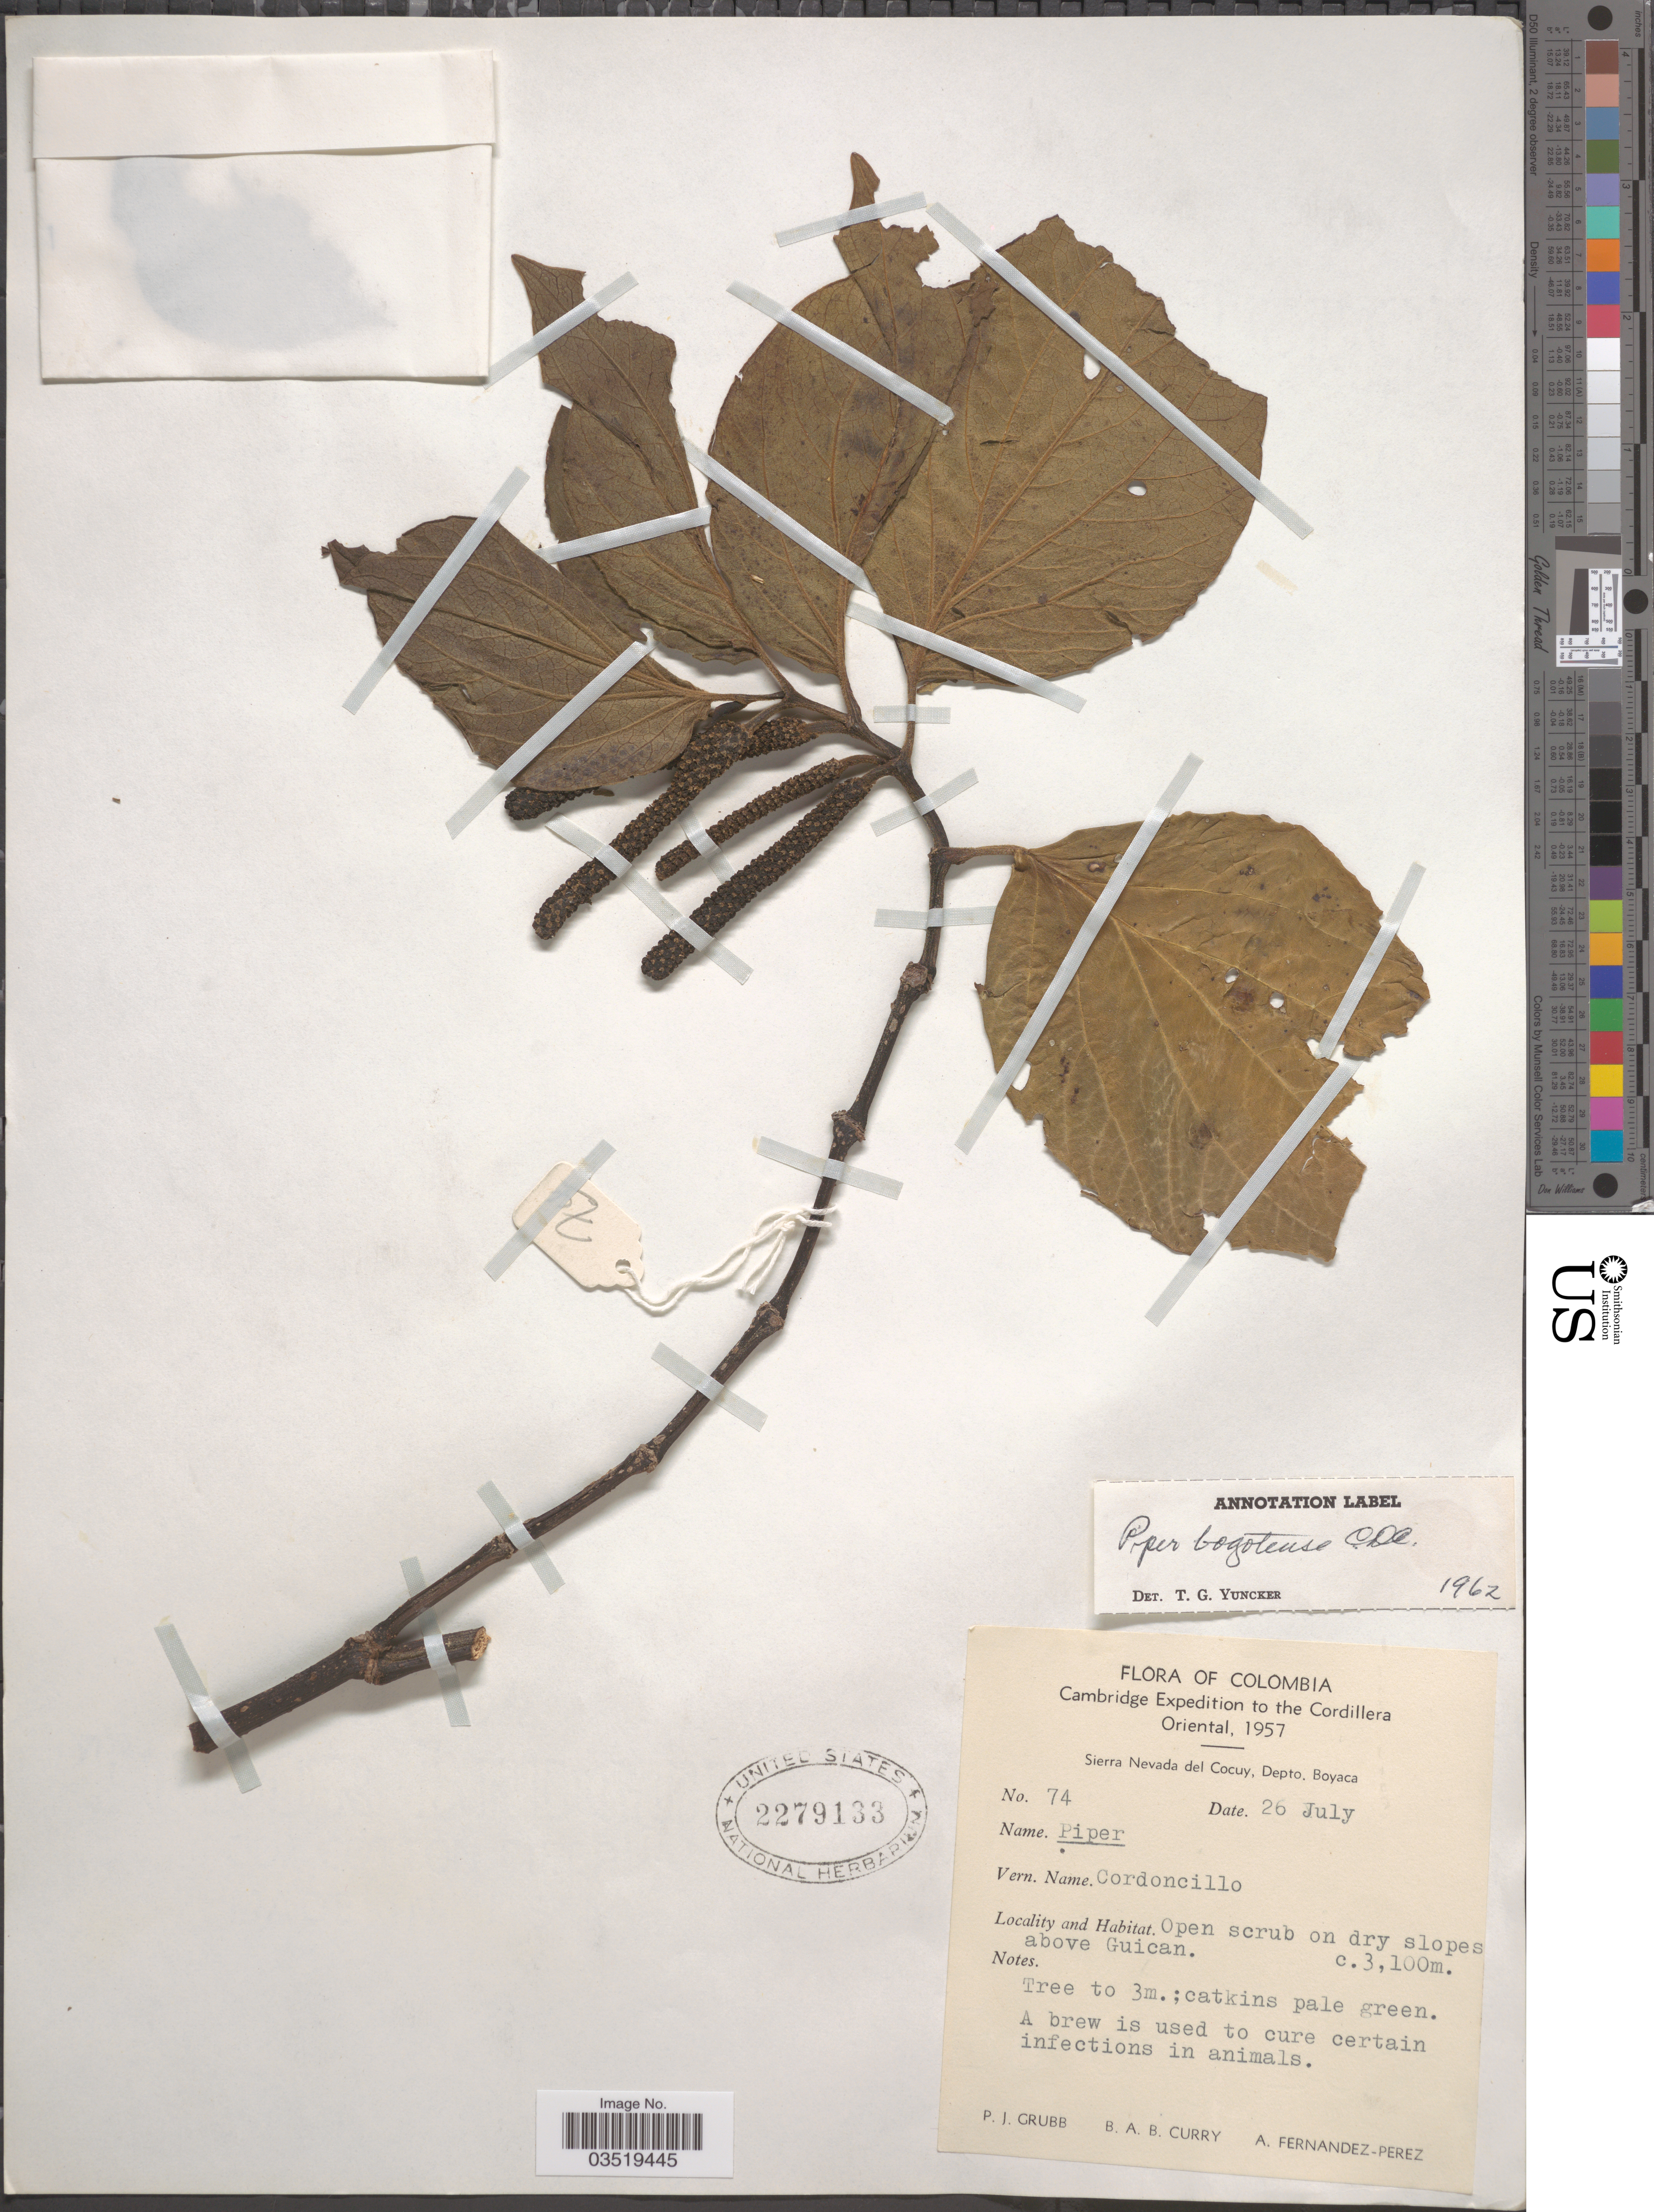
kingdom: Plantae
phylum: Tracheophyta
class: Magnoliopsida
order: Piperales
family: Piperaceae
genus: Piper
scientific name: Piper bogotense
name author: C. DC.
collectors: P. J. Grubb, B. A. B. Curry & A. Fernández-Pérez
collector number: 74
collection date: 1957-07-26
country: Colombia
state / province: Boyacá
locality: The Cordillera Oriental. Sierra Nevada del Cocuy, Depto. Boyaca. Above Guican.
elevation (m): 3100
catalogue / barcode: US 2279133